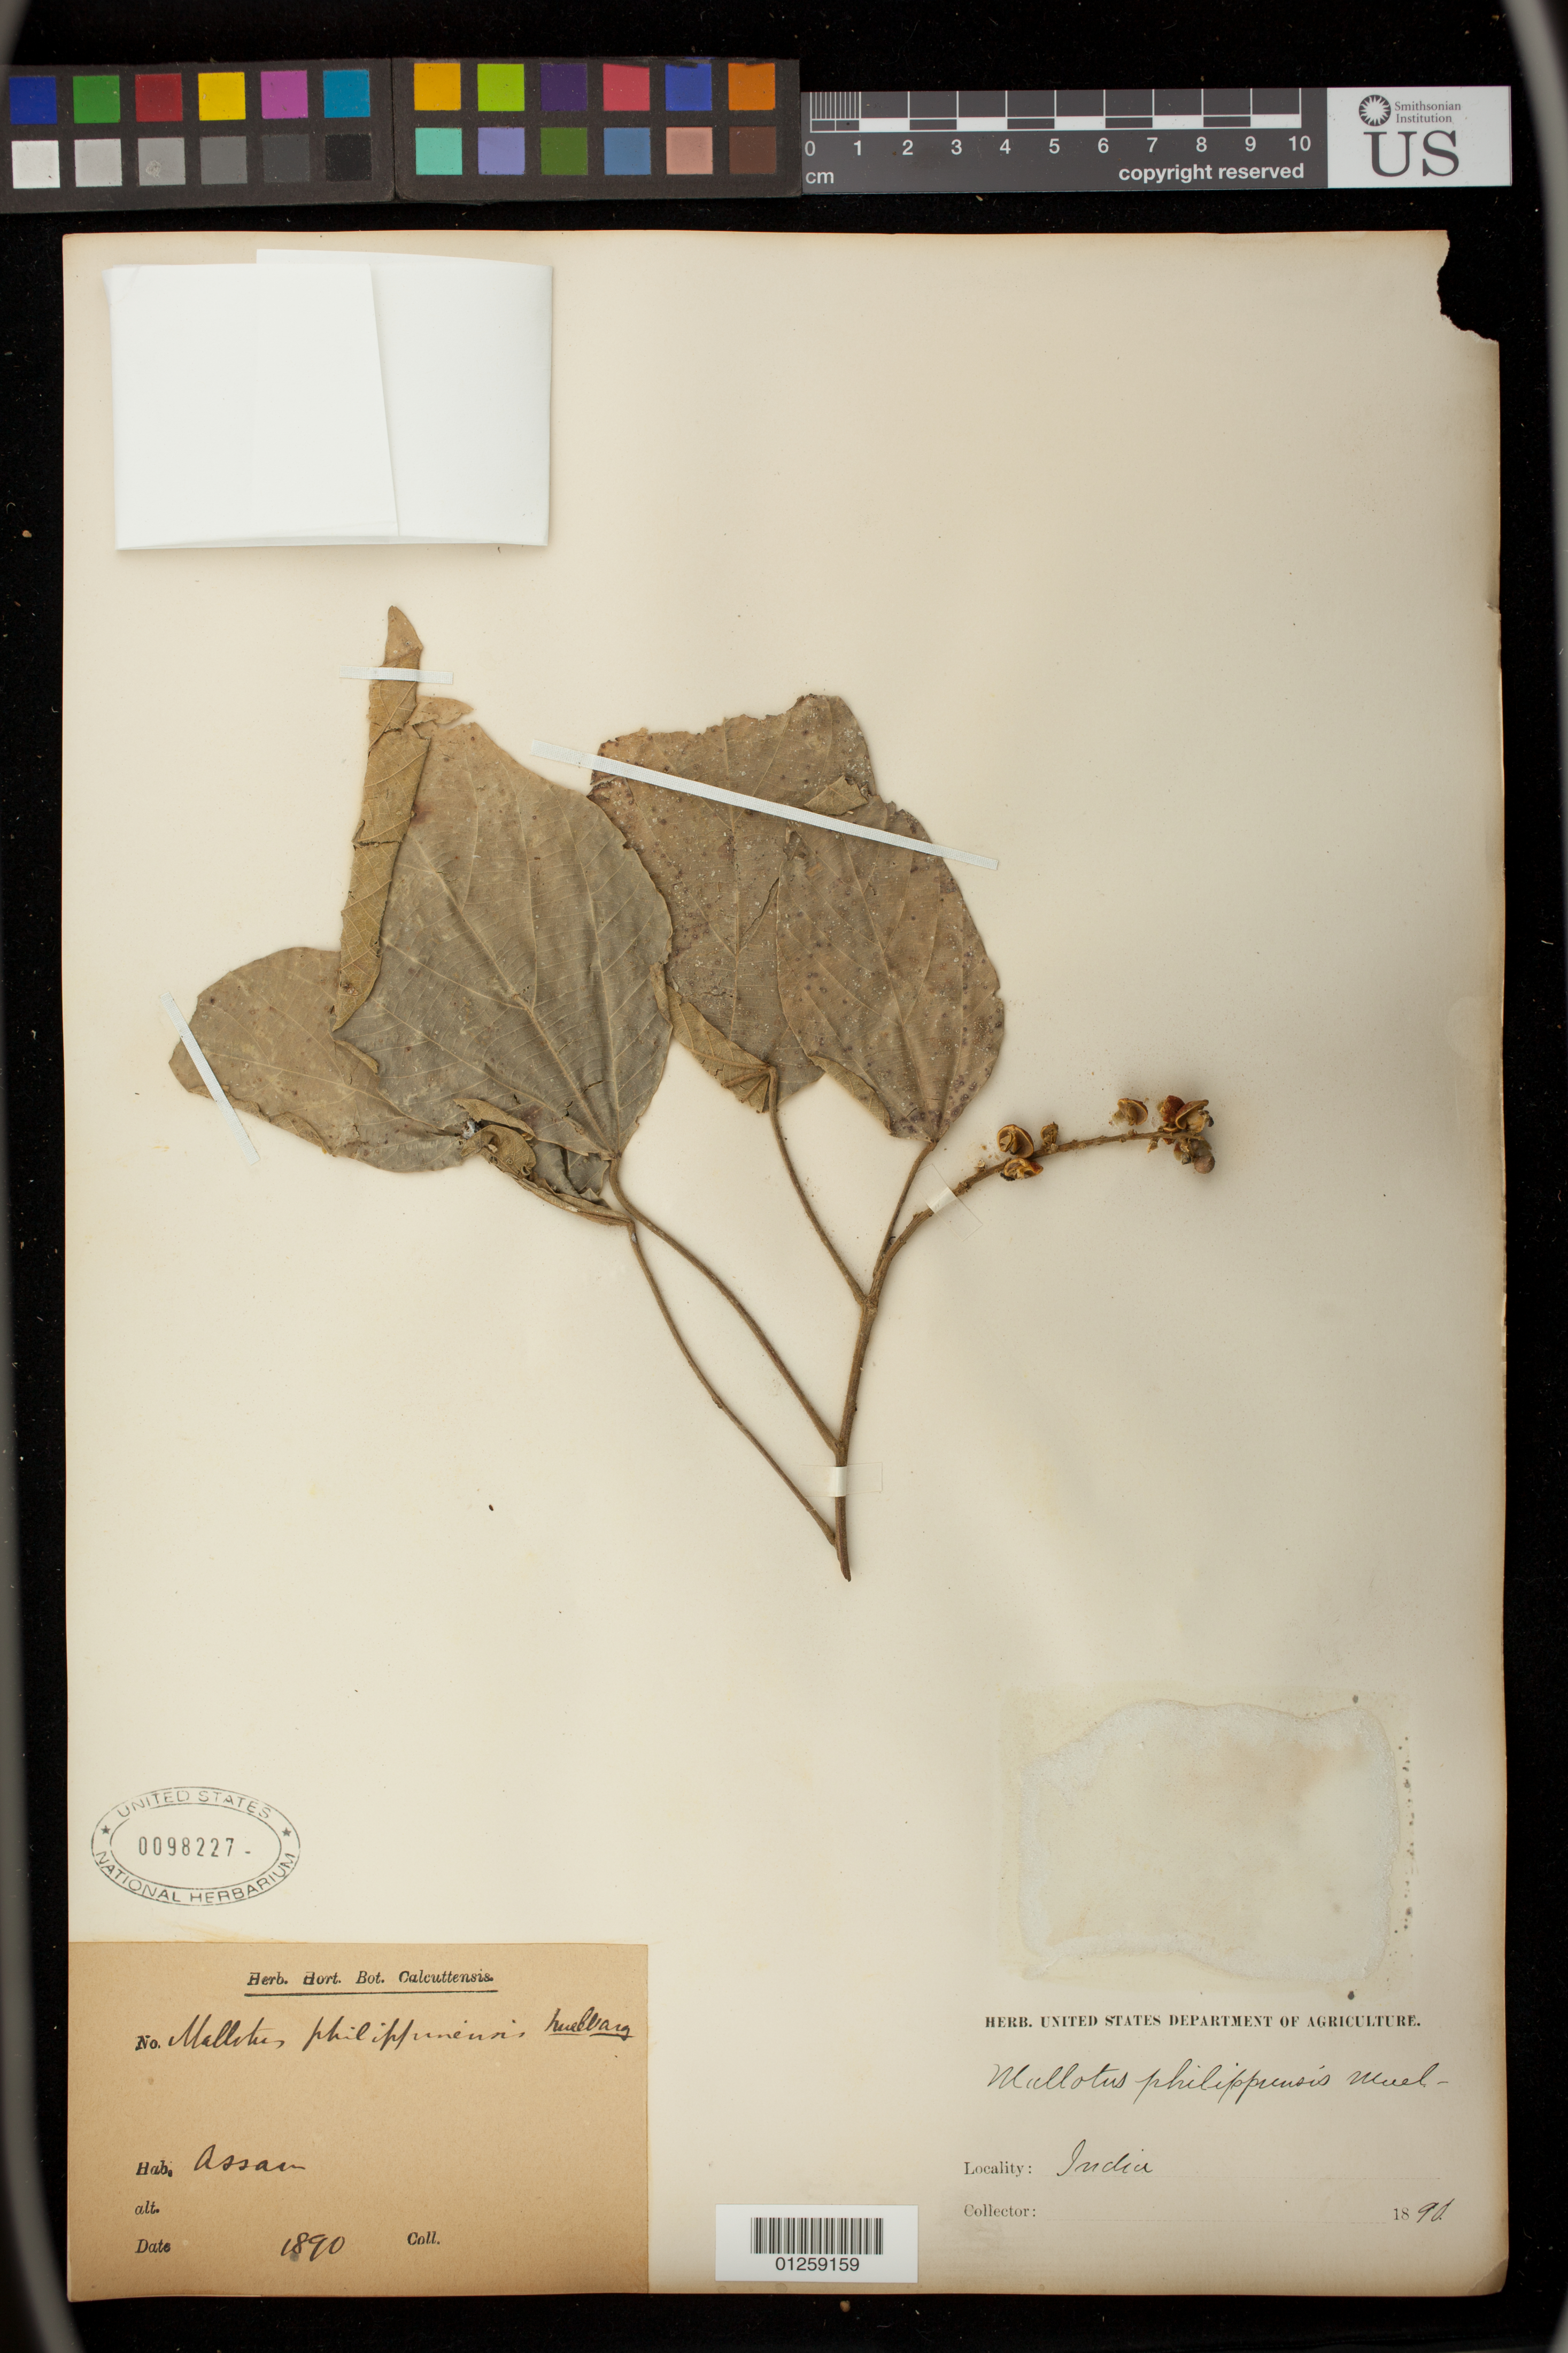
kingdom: Plantae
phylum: Tracheophyta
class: Magnoliopsida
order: Malpighiales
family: Euphorbiaceae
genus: Mallotus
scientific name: Mallotus philippensis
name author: (Lam.) Müll. Arg.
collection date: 1890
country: India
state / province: Assam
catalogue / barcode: US 98227